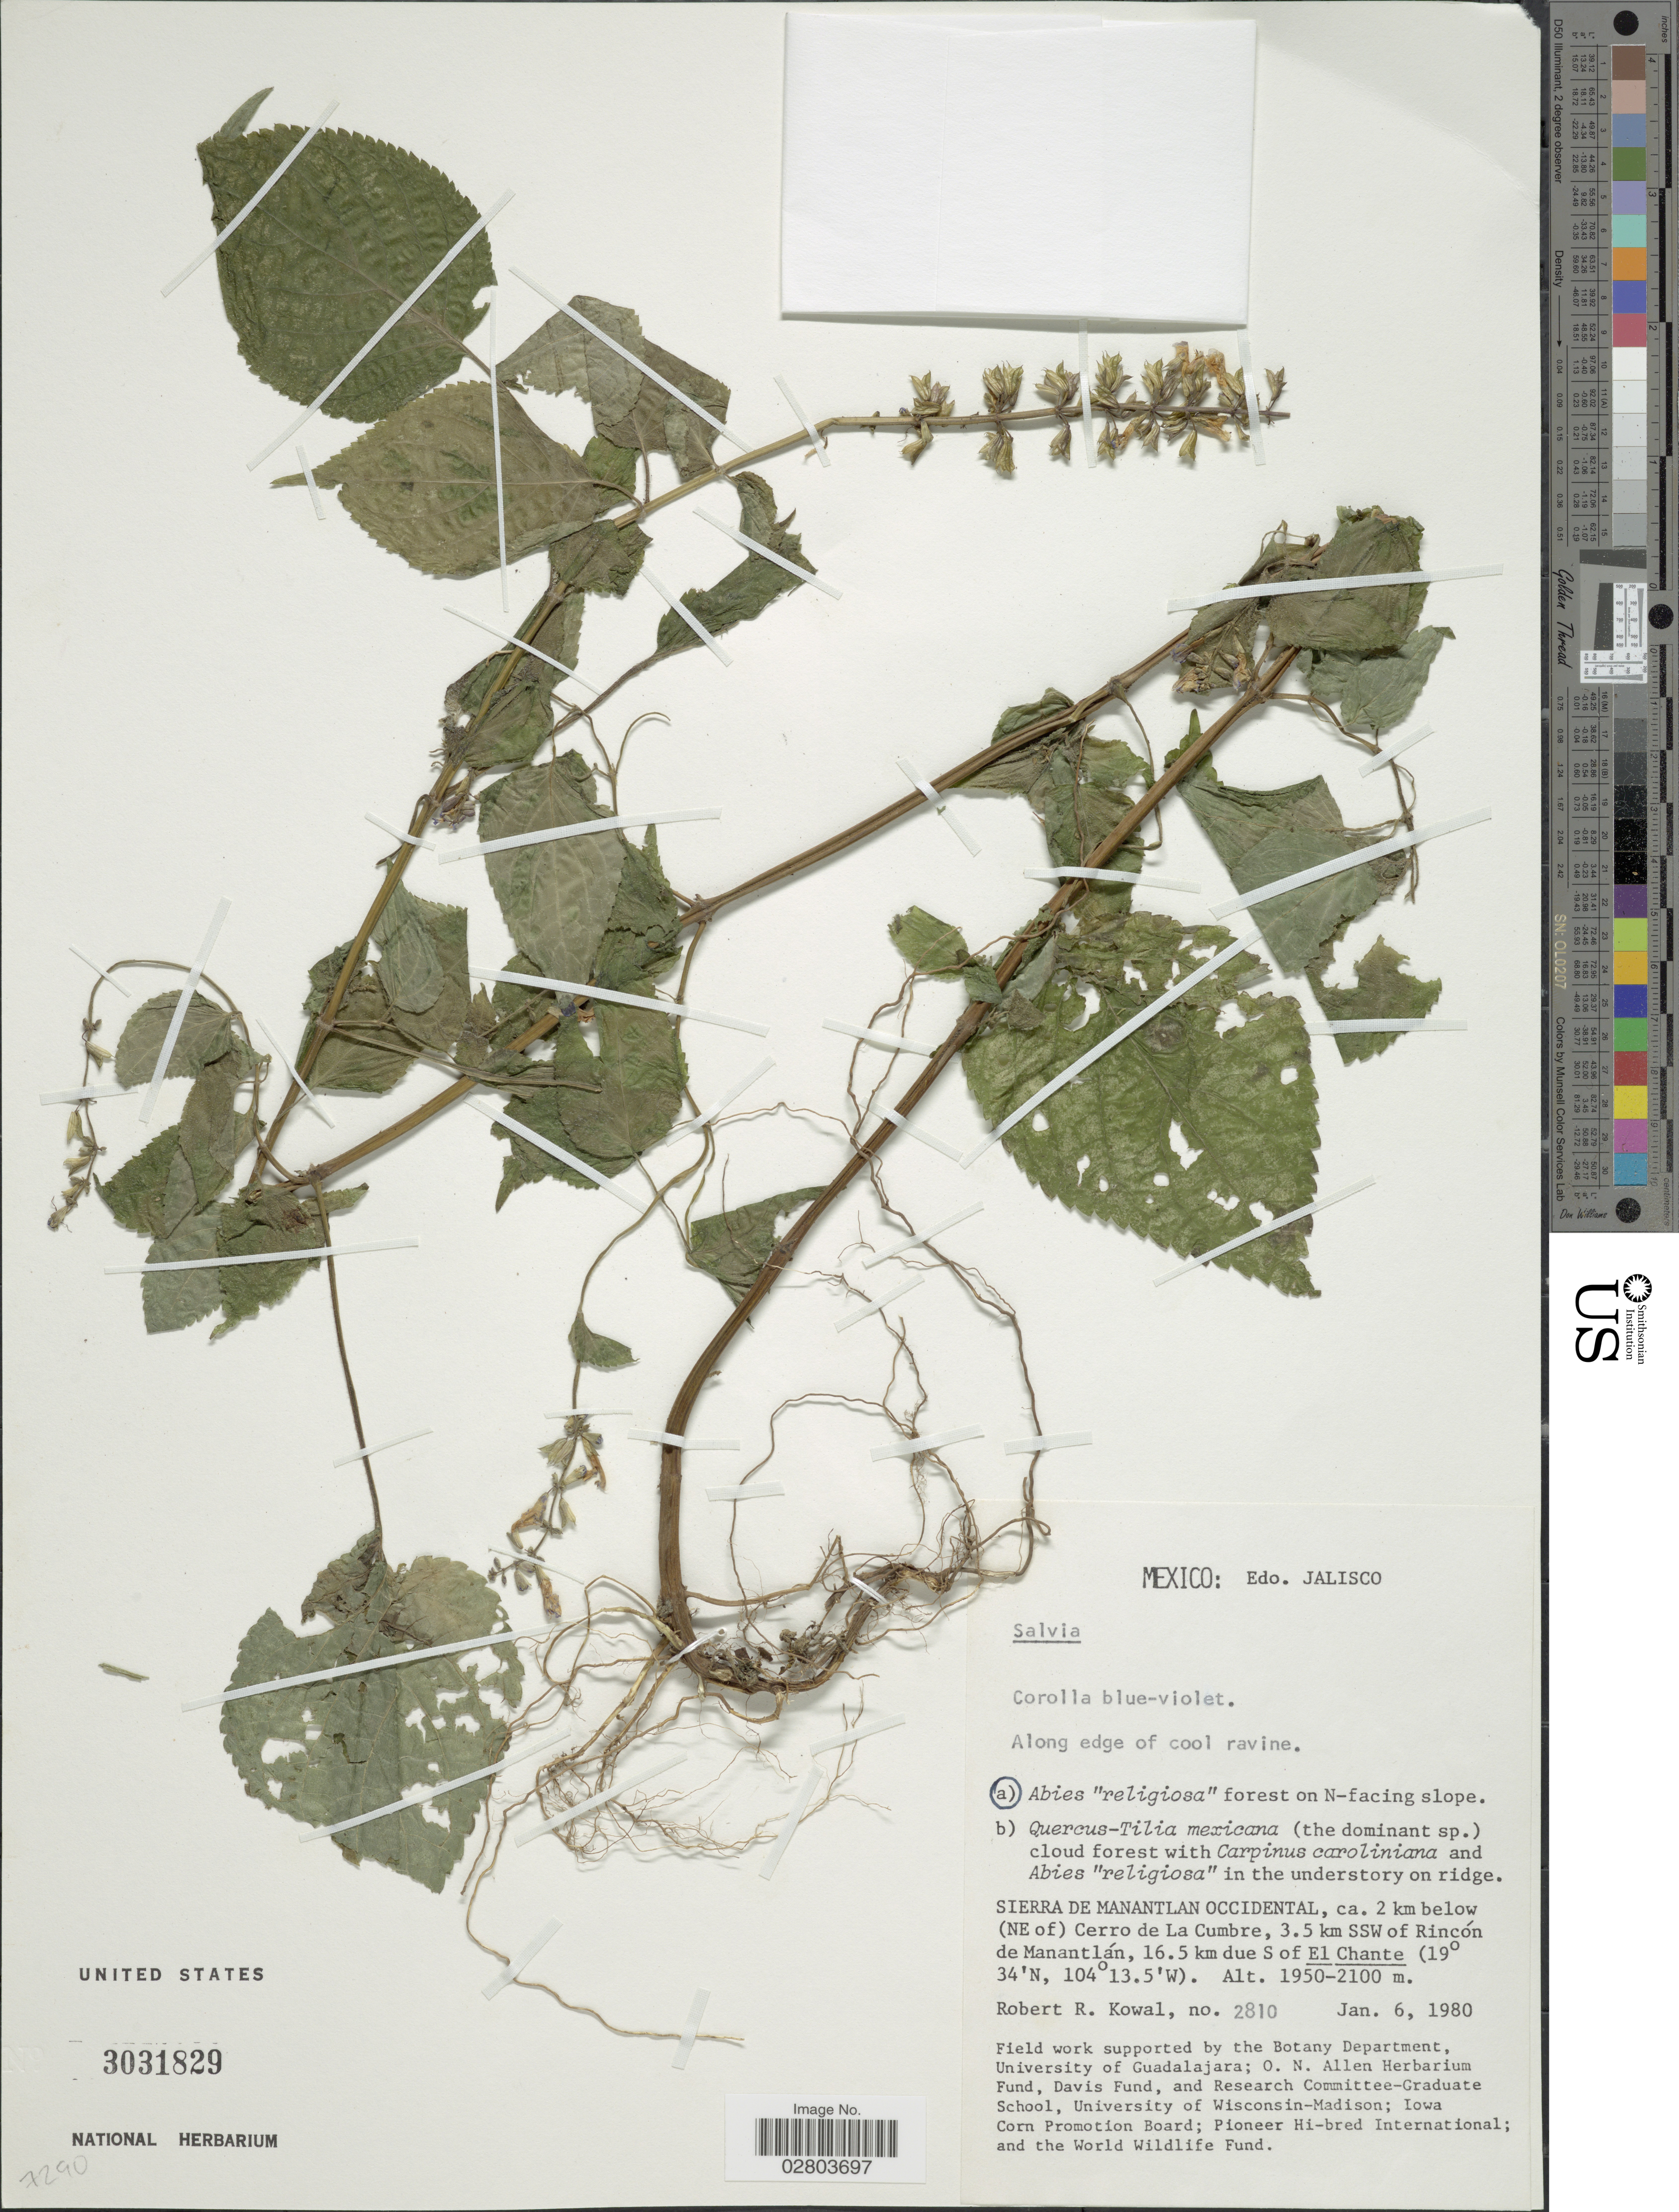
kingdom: Plantae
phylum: Tracheophyta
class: Magnoliopsida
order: Lamiales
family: Lamiaceae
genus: Salvia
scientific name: Salvia sp.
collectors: R. Kowal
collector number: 2810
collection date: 1980-01-06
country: Mexico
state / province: Jalisco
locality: Edo. Jalisco. Sierra de Manantlan Occidental, ca. 2 km below (NE of) Cerro de La Cumbre, 3.5 km SSW of Rincón de Manantlán, 16.5 km due S of El Chante.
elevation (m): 1950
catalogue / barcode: US 3031829